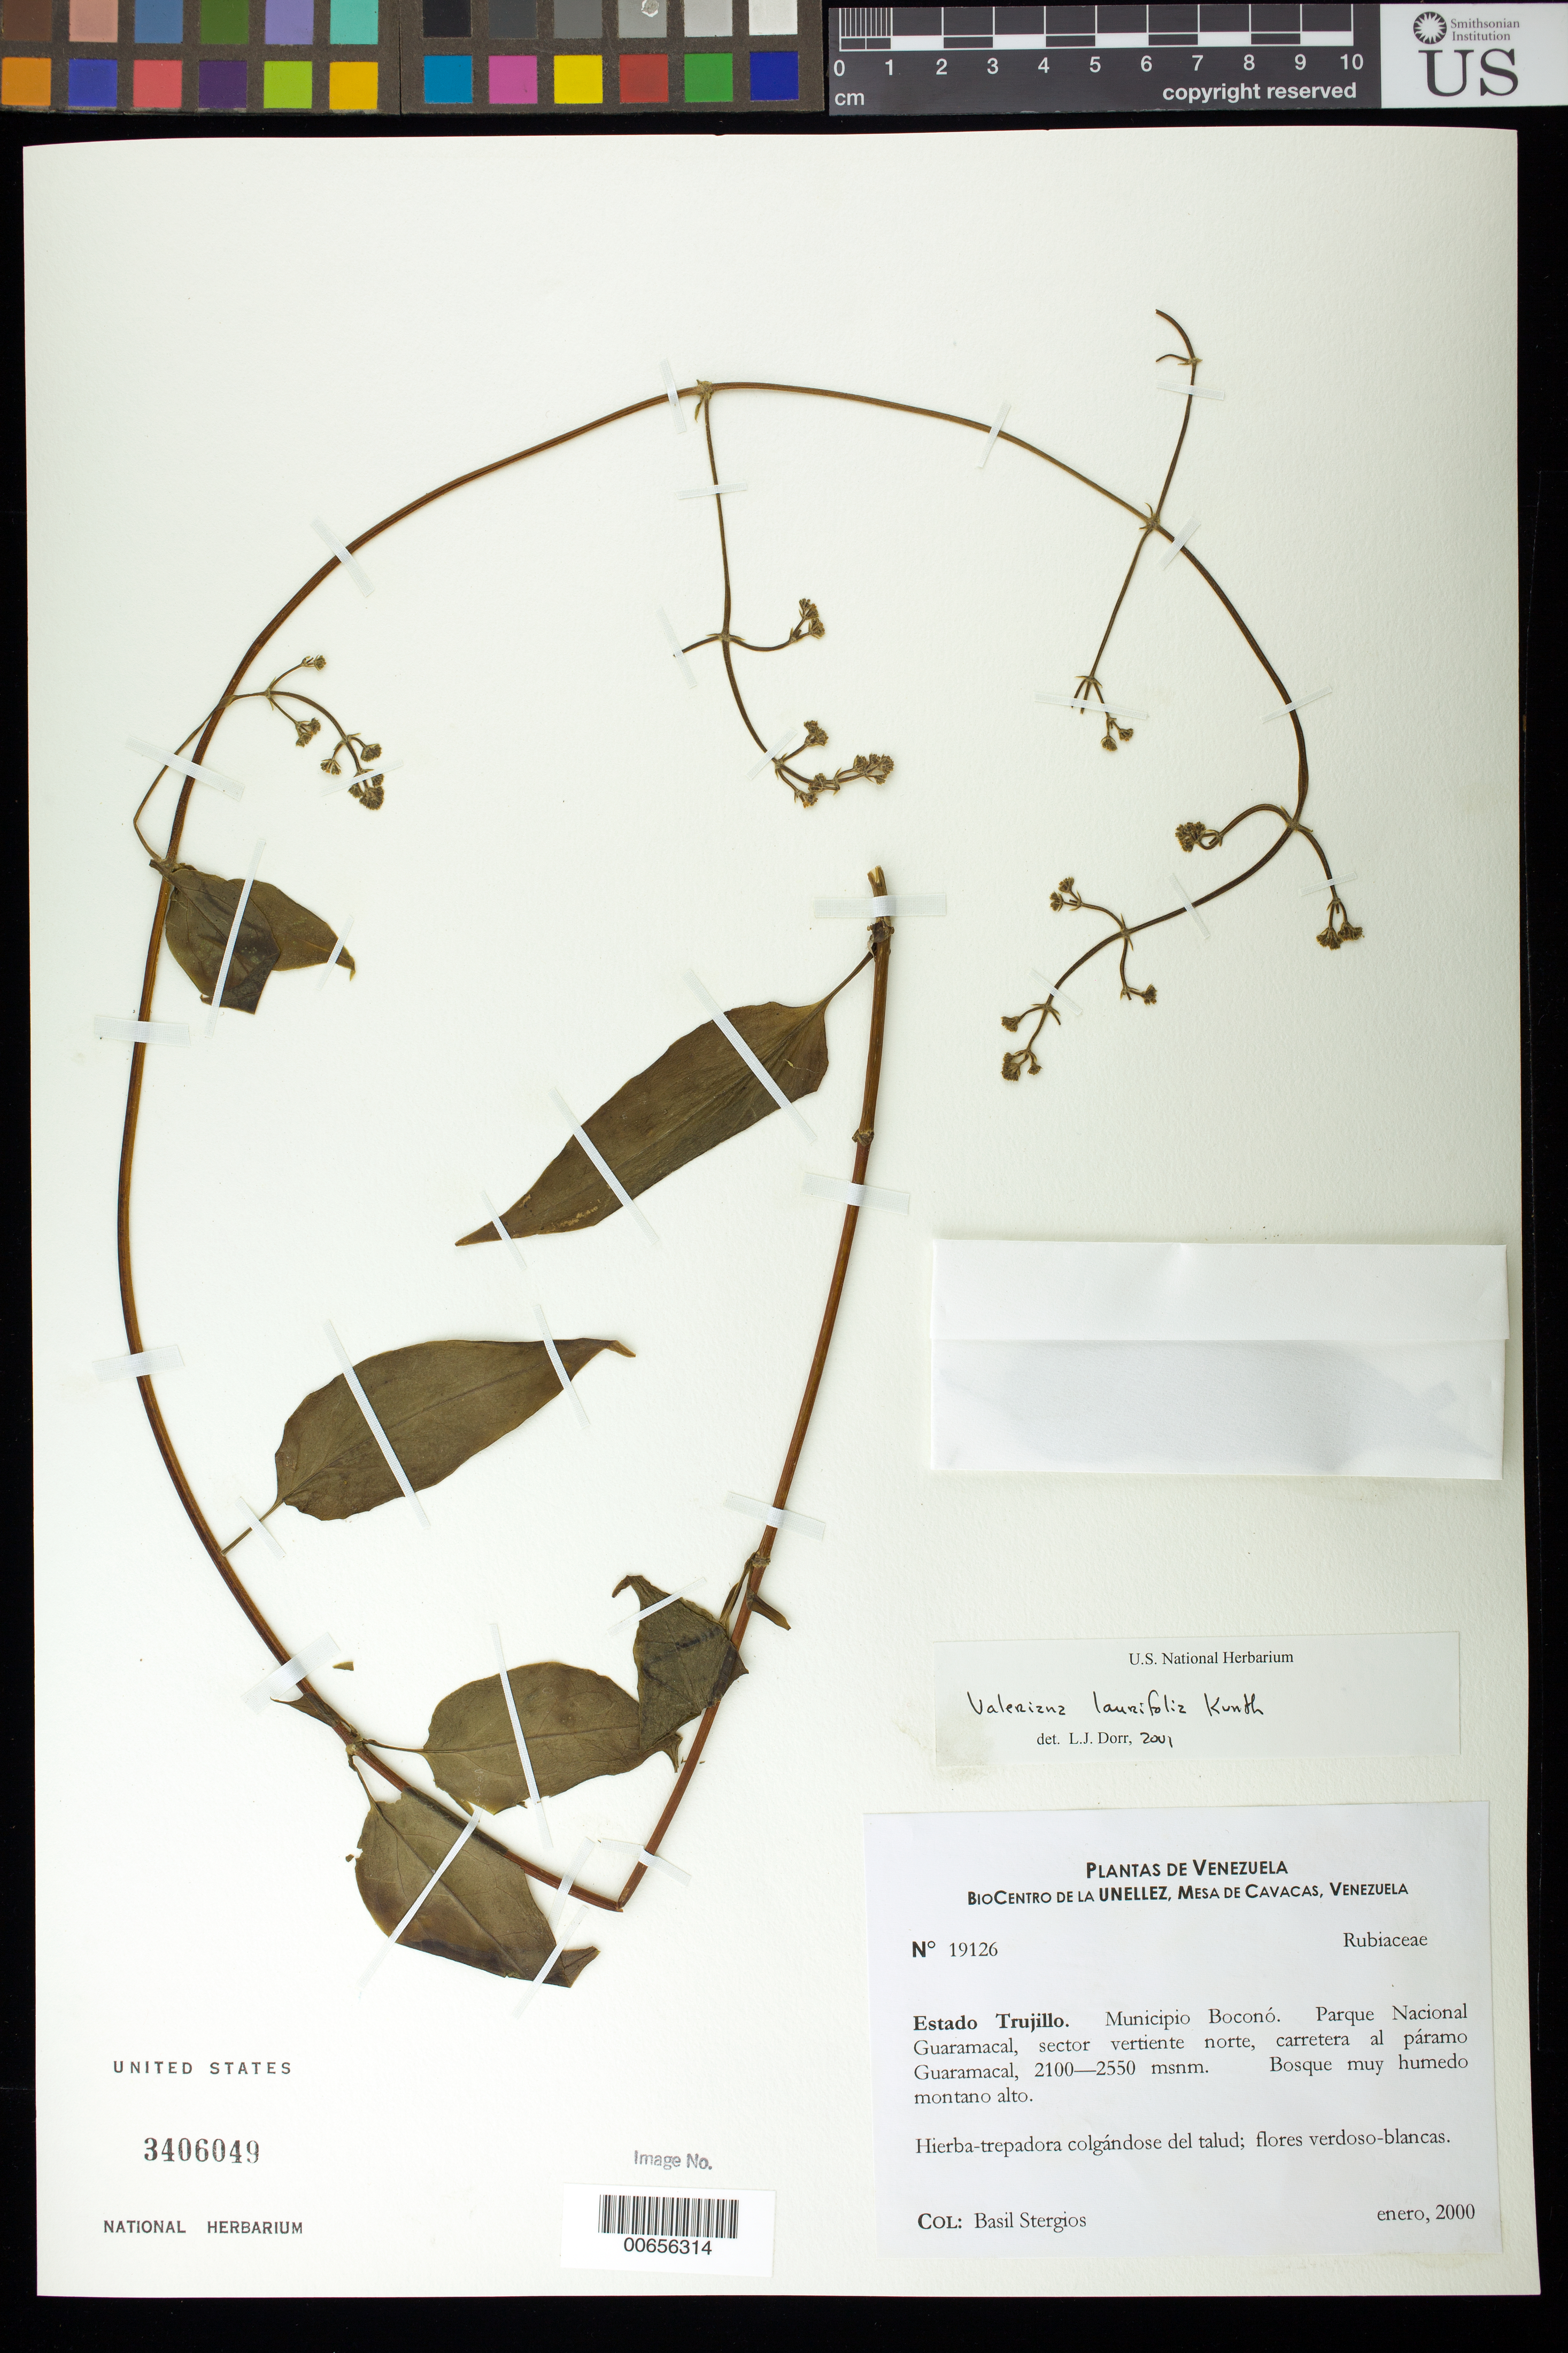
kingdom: Plantae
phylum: Tracheophyta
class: Magnoliopsida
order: Dipsacales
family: Caprifoliaceae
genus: Valeriana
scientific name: Valeriana laurifolia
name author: Kunth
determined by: Dorr, L. J., (BOT), Smithsonian Institution - National Museum of Natural History (UNITED STATES)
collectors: B. G. Stergios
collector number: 19126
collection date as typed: Jan 2000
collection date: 2000-01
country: Venezuela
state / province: Trujillo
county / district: Boconó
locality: Parque Nacional Guaramacal, vertiente N, carretera al páramo Guaramacal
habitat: Bosque muy húmedo montano alto.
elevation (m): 2100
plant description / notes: CTES, PORT, US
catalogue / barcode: US 3406049